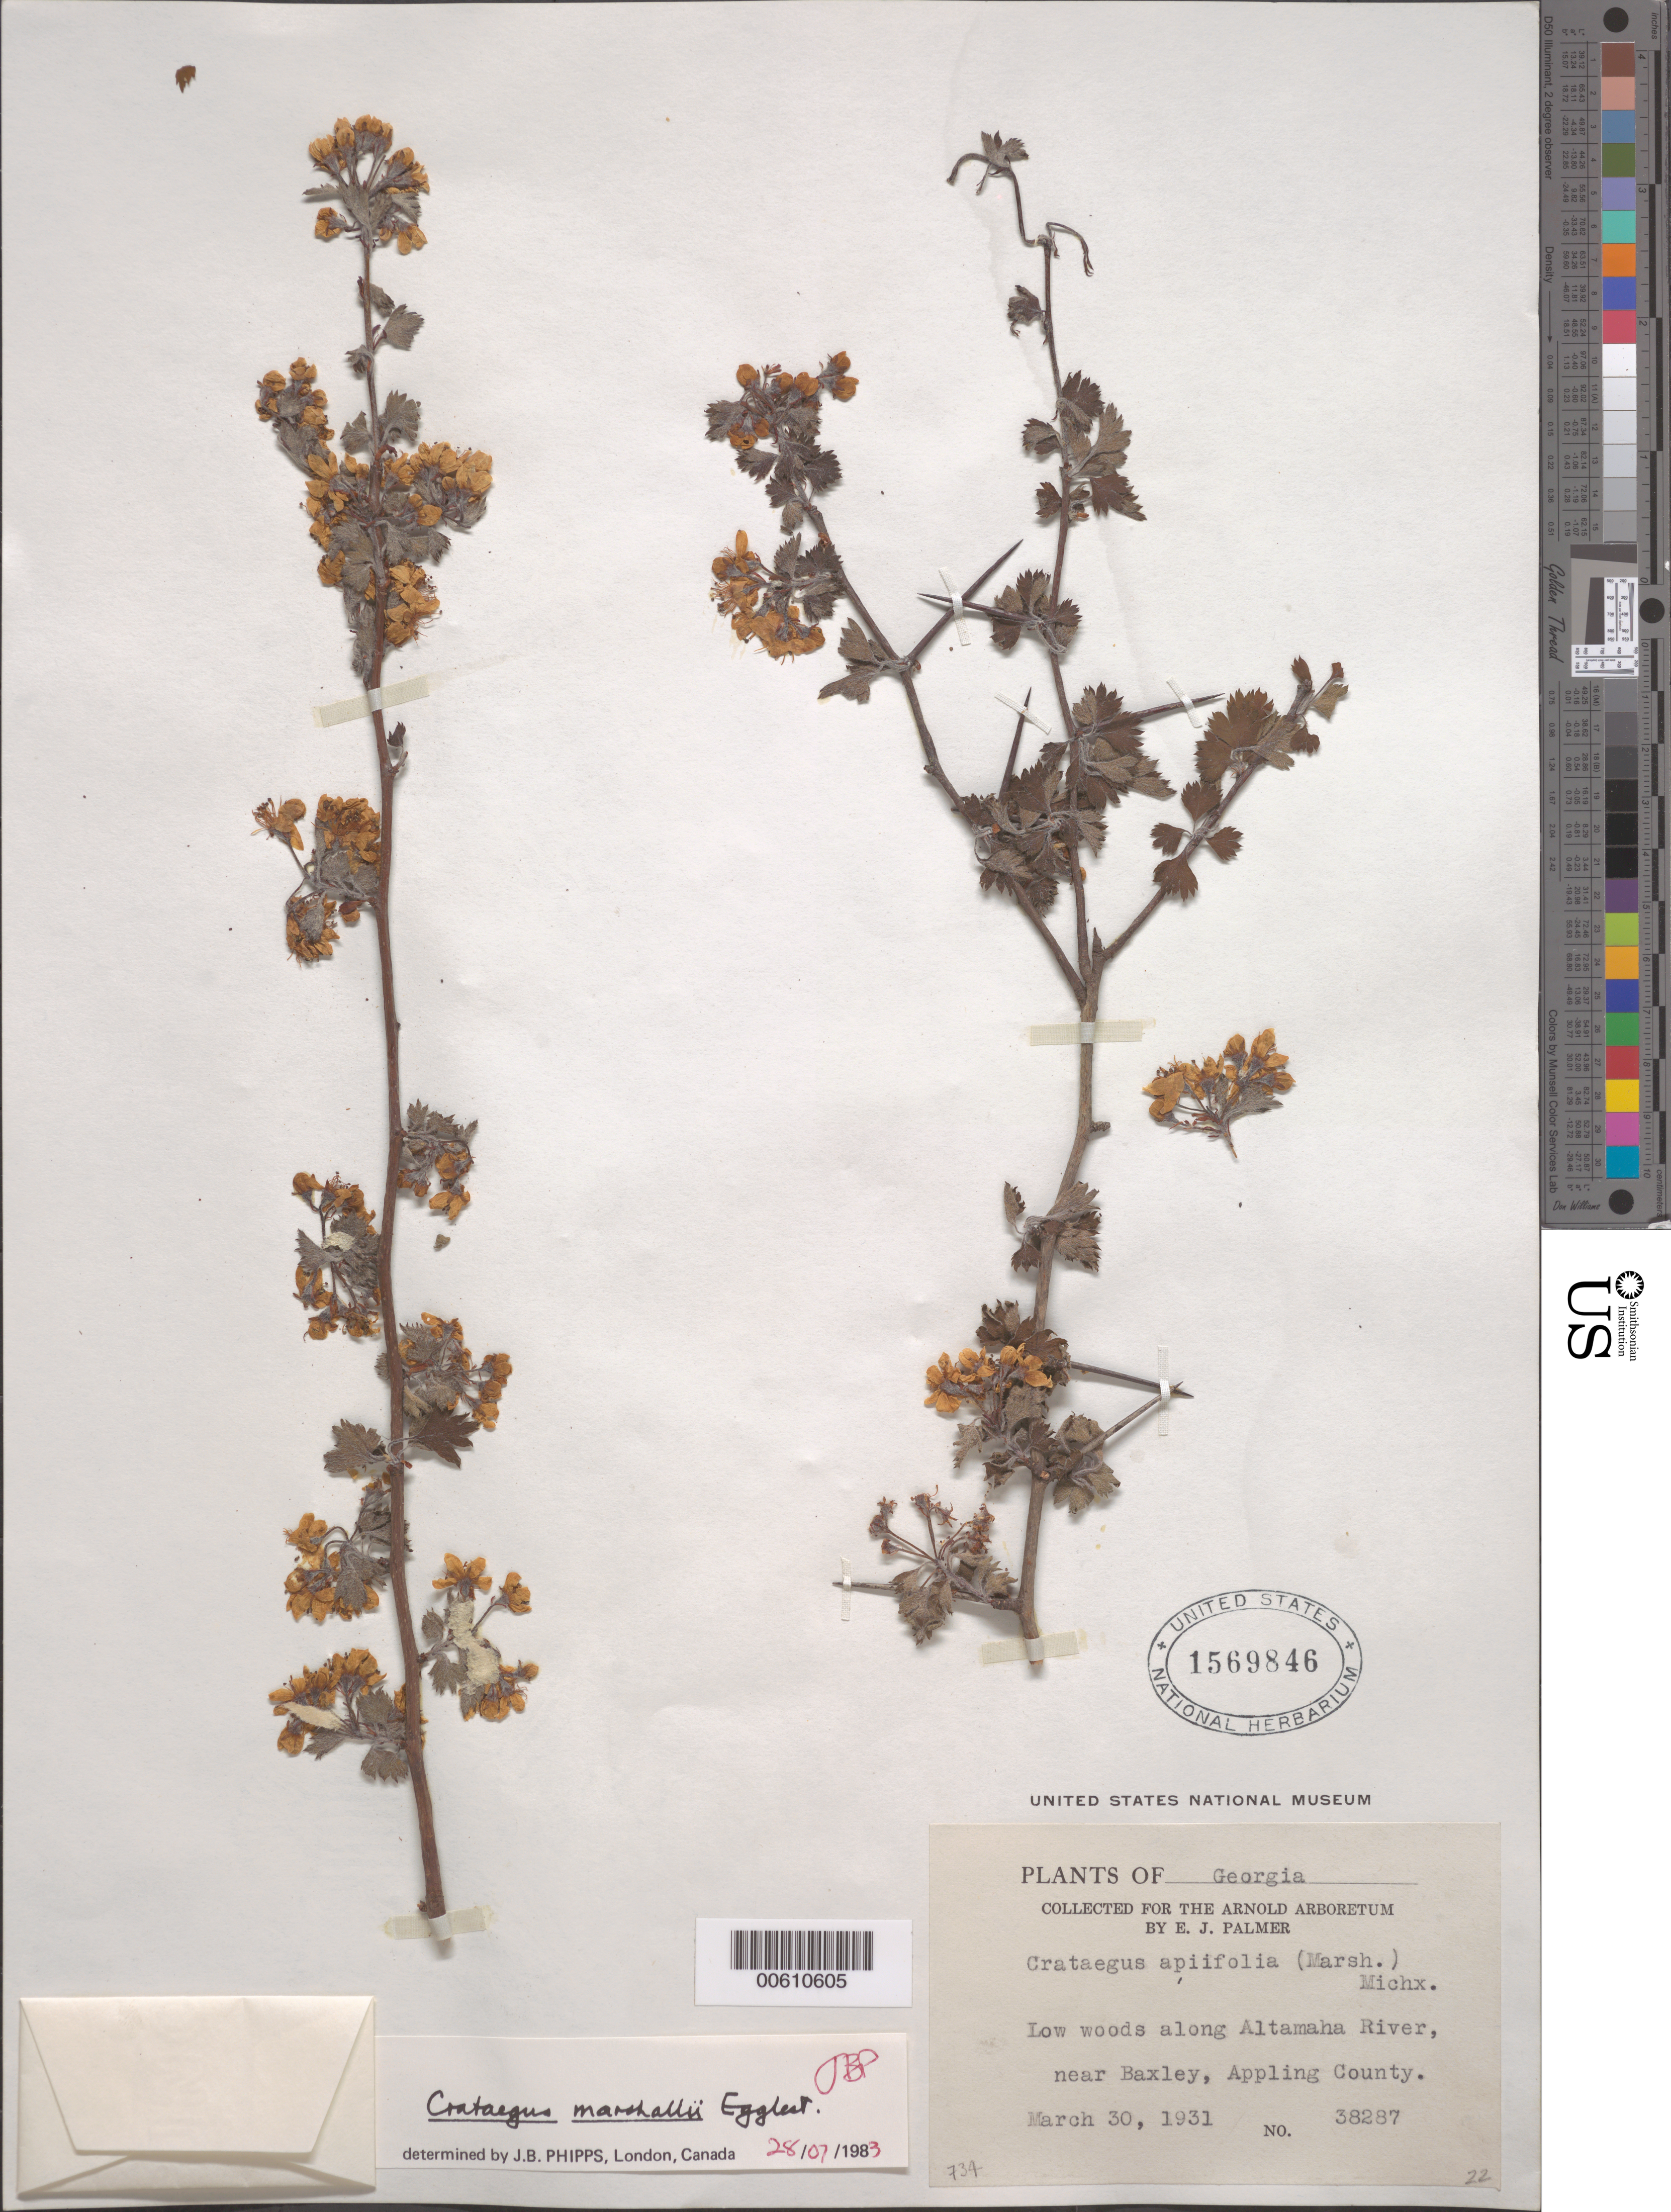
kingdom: Plantae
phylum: Tracheophyta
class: Magnoliopsida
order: Rosales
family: Rosaceae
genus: Crataegus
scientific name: Crataegus marshallii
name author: Eggl.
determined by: Phipps, James B., (UWO), University of Western Ontario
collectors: E. J. Palmer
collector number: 38287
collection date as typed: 30 Mar 1931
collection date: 1931-03-30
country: United States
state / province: Georgia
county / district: Appling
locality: Along Altahama River, near Baxley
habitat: Low woods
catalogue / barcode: US 1569846